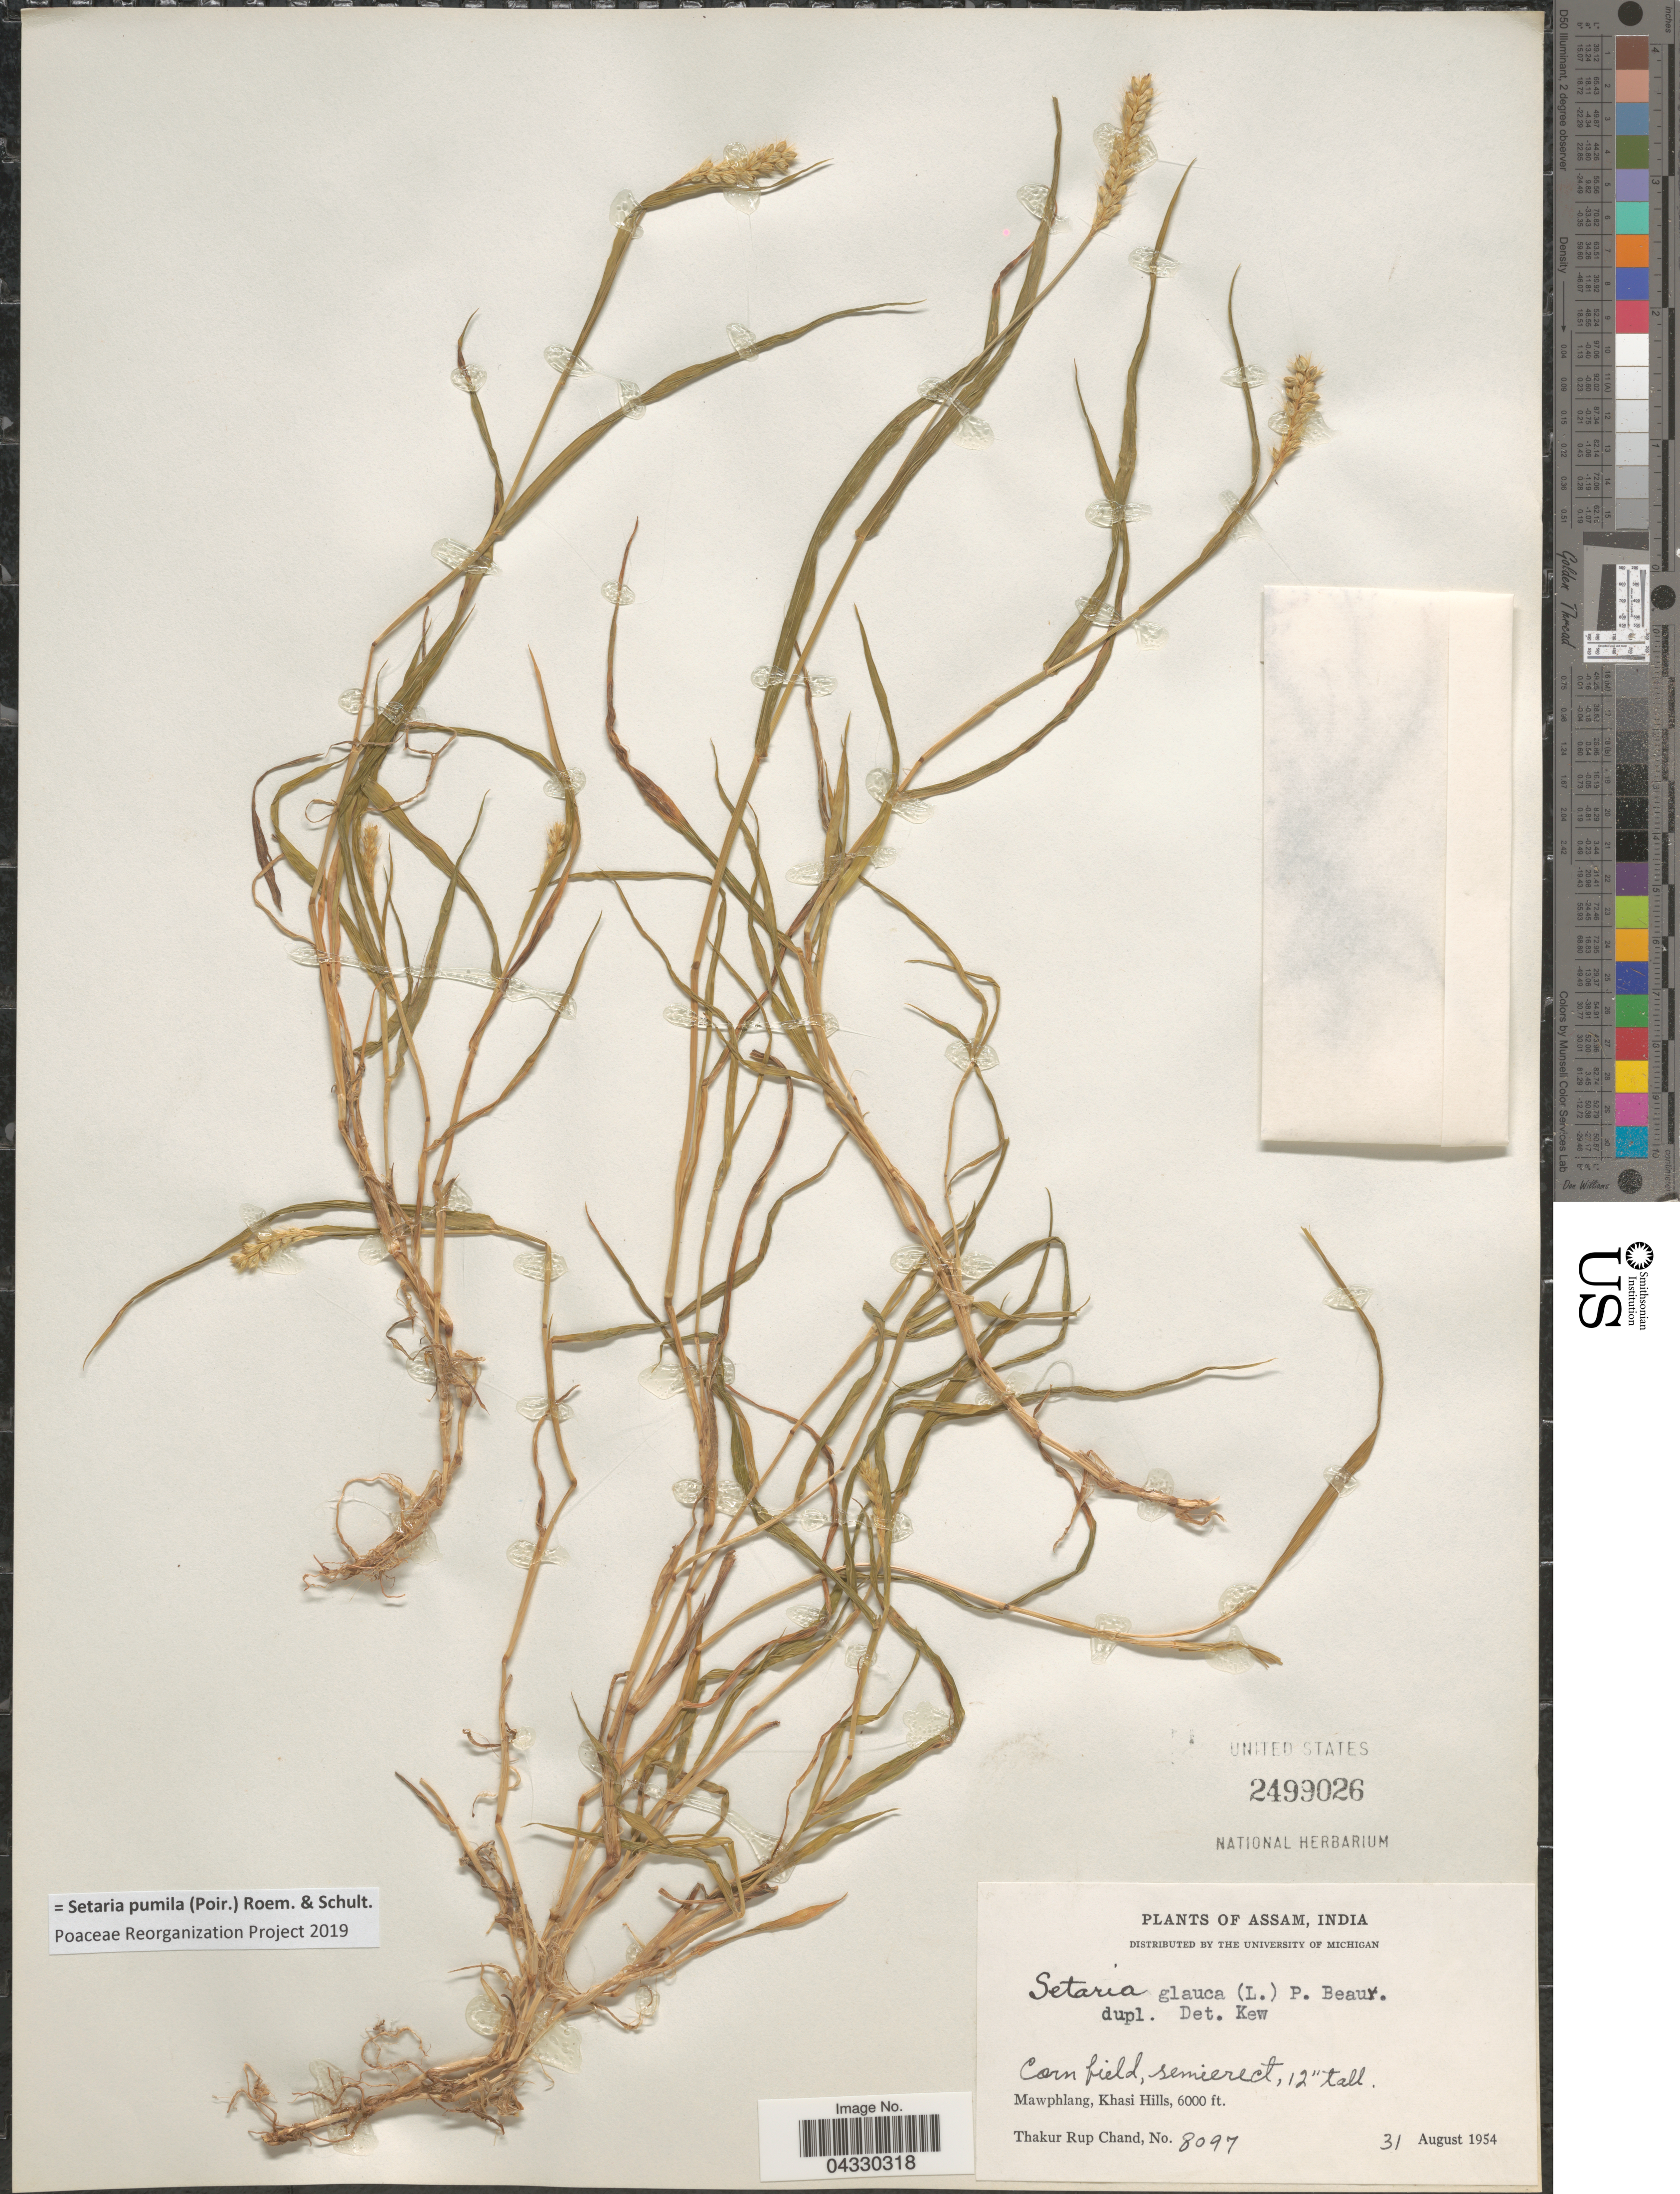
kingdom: Plantae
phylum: Tracheophyta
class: Liliopsida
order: Poales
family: Poaceae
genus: Setaria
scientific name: Setaria pumila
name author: (Poir.) Roem. & Schult.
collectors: T. R. Chand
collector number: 8097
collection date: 1954-08-31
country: India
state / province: Meghalaya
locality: Corn field. Mawphlang, Khasi Hills.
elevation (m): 1829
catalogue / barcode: US 2499026